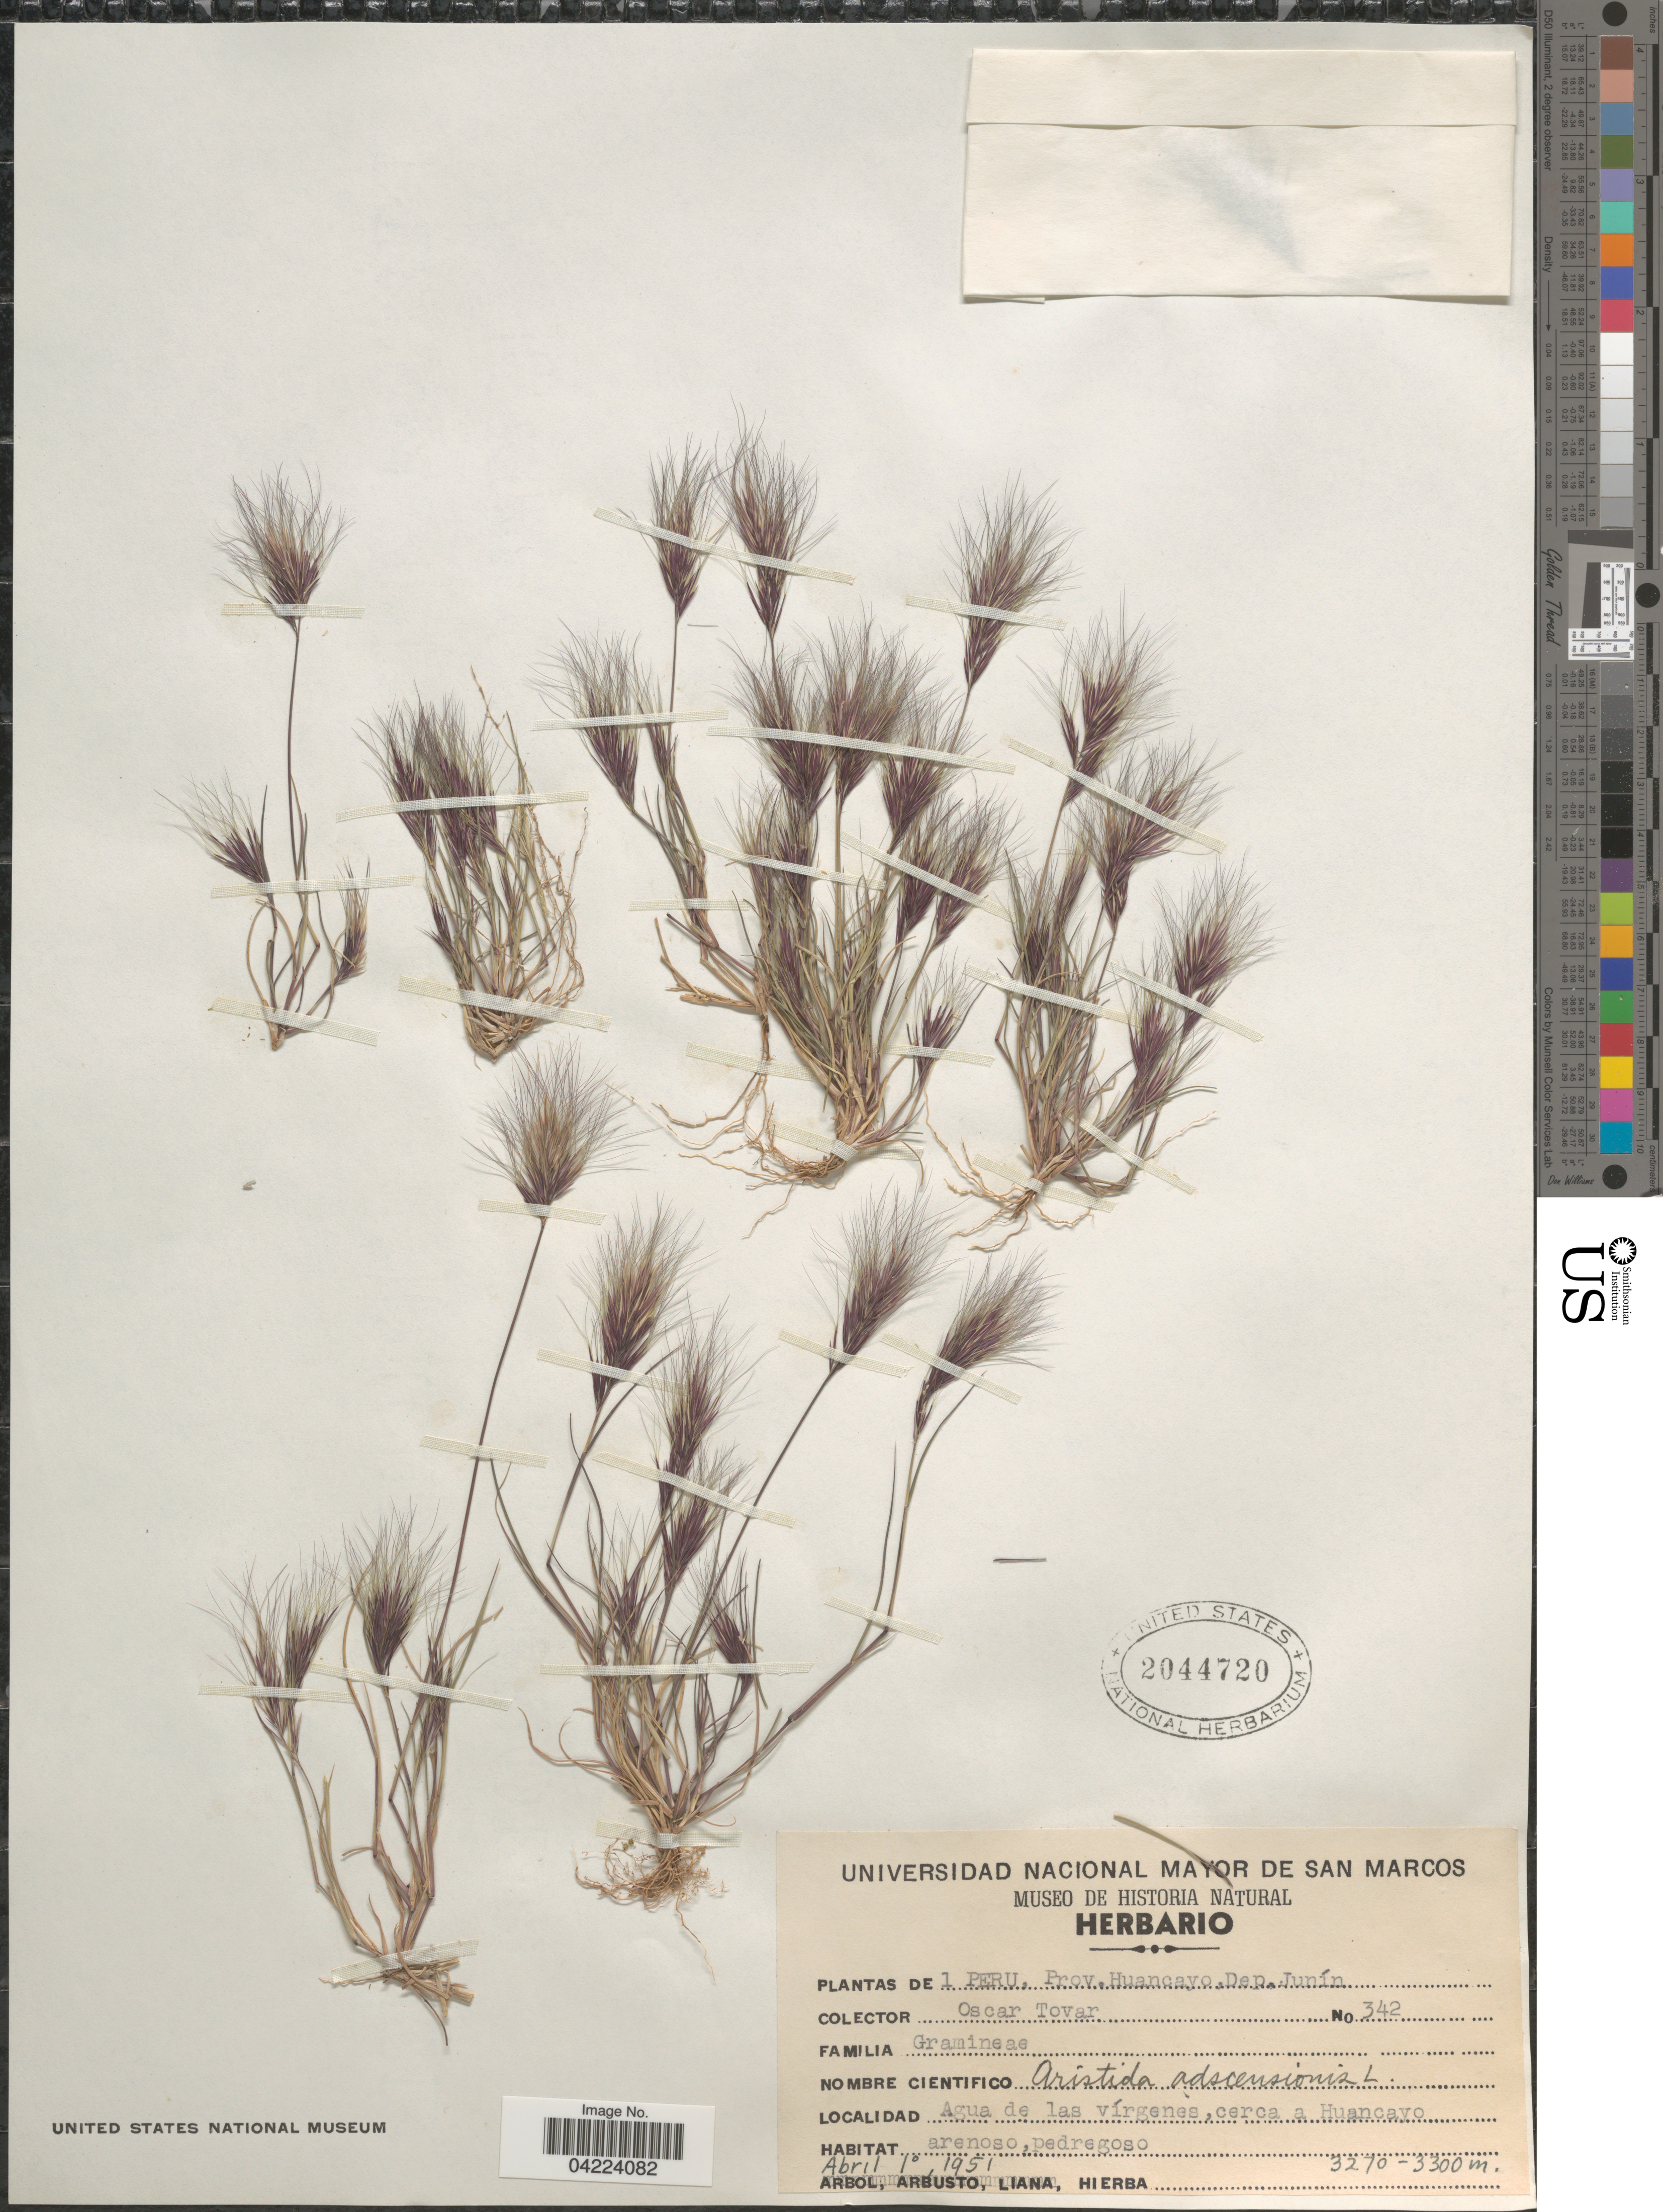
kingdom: Plantae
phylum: Tracheophyta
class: Liliopsida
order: Poales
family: Poaceae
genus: Aristida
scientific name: Aristida adscensionis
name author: L.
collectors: Ó. Tovar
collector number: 342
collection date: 1951-04-01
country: Peru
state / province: Junín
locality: Prov. Huancayo, Dep. Junín. Agua de las vírgenes, cerca a Huancayo.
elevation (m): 3270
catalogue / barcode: US 2044720